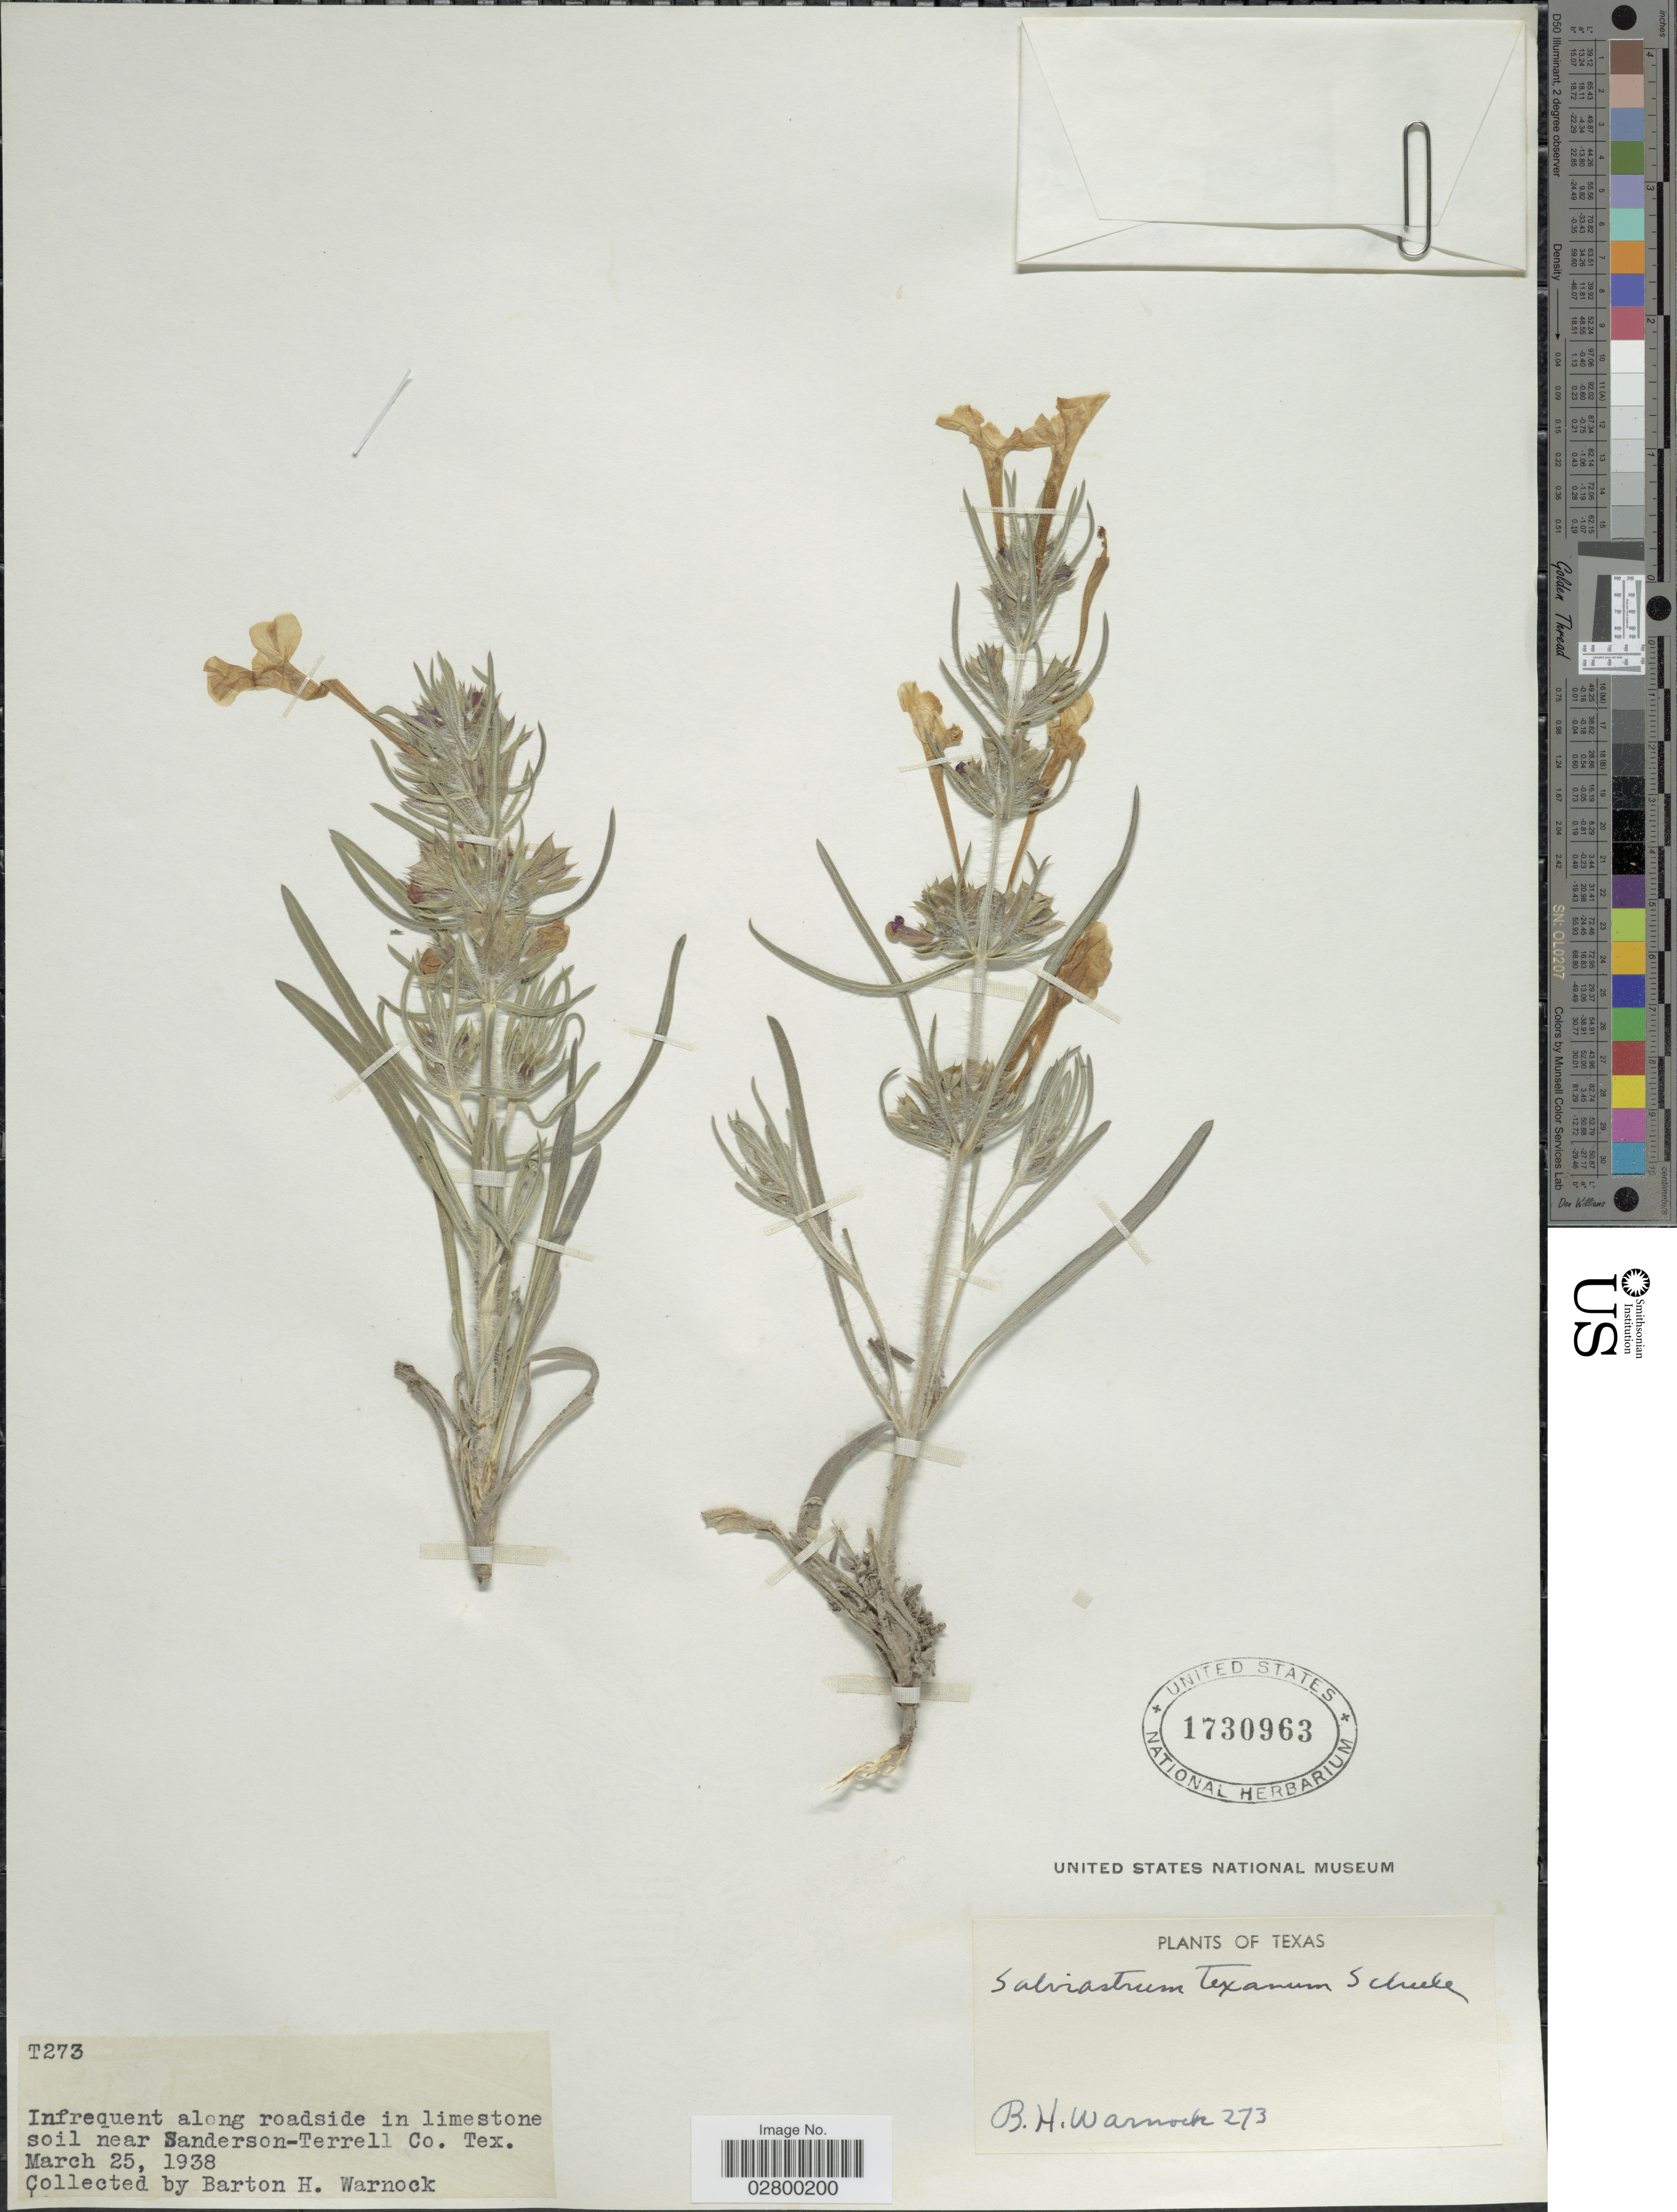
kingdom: Plantae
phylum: Tracheophyta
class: Magnoliopsida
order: Lamiales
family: Lamiaceae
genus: Salvia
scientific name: Salvia texana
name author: (Scheele) Torr.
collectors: B. H. Warnock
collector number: T273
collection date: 1938-03-25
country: United States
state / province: Texas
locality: Near Sanderson-Terrell Co.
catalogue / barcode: US 1730963